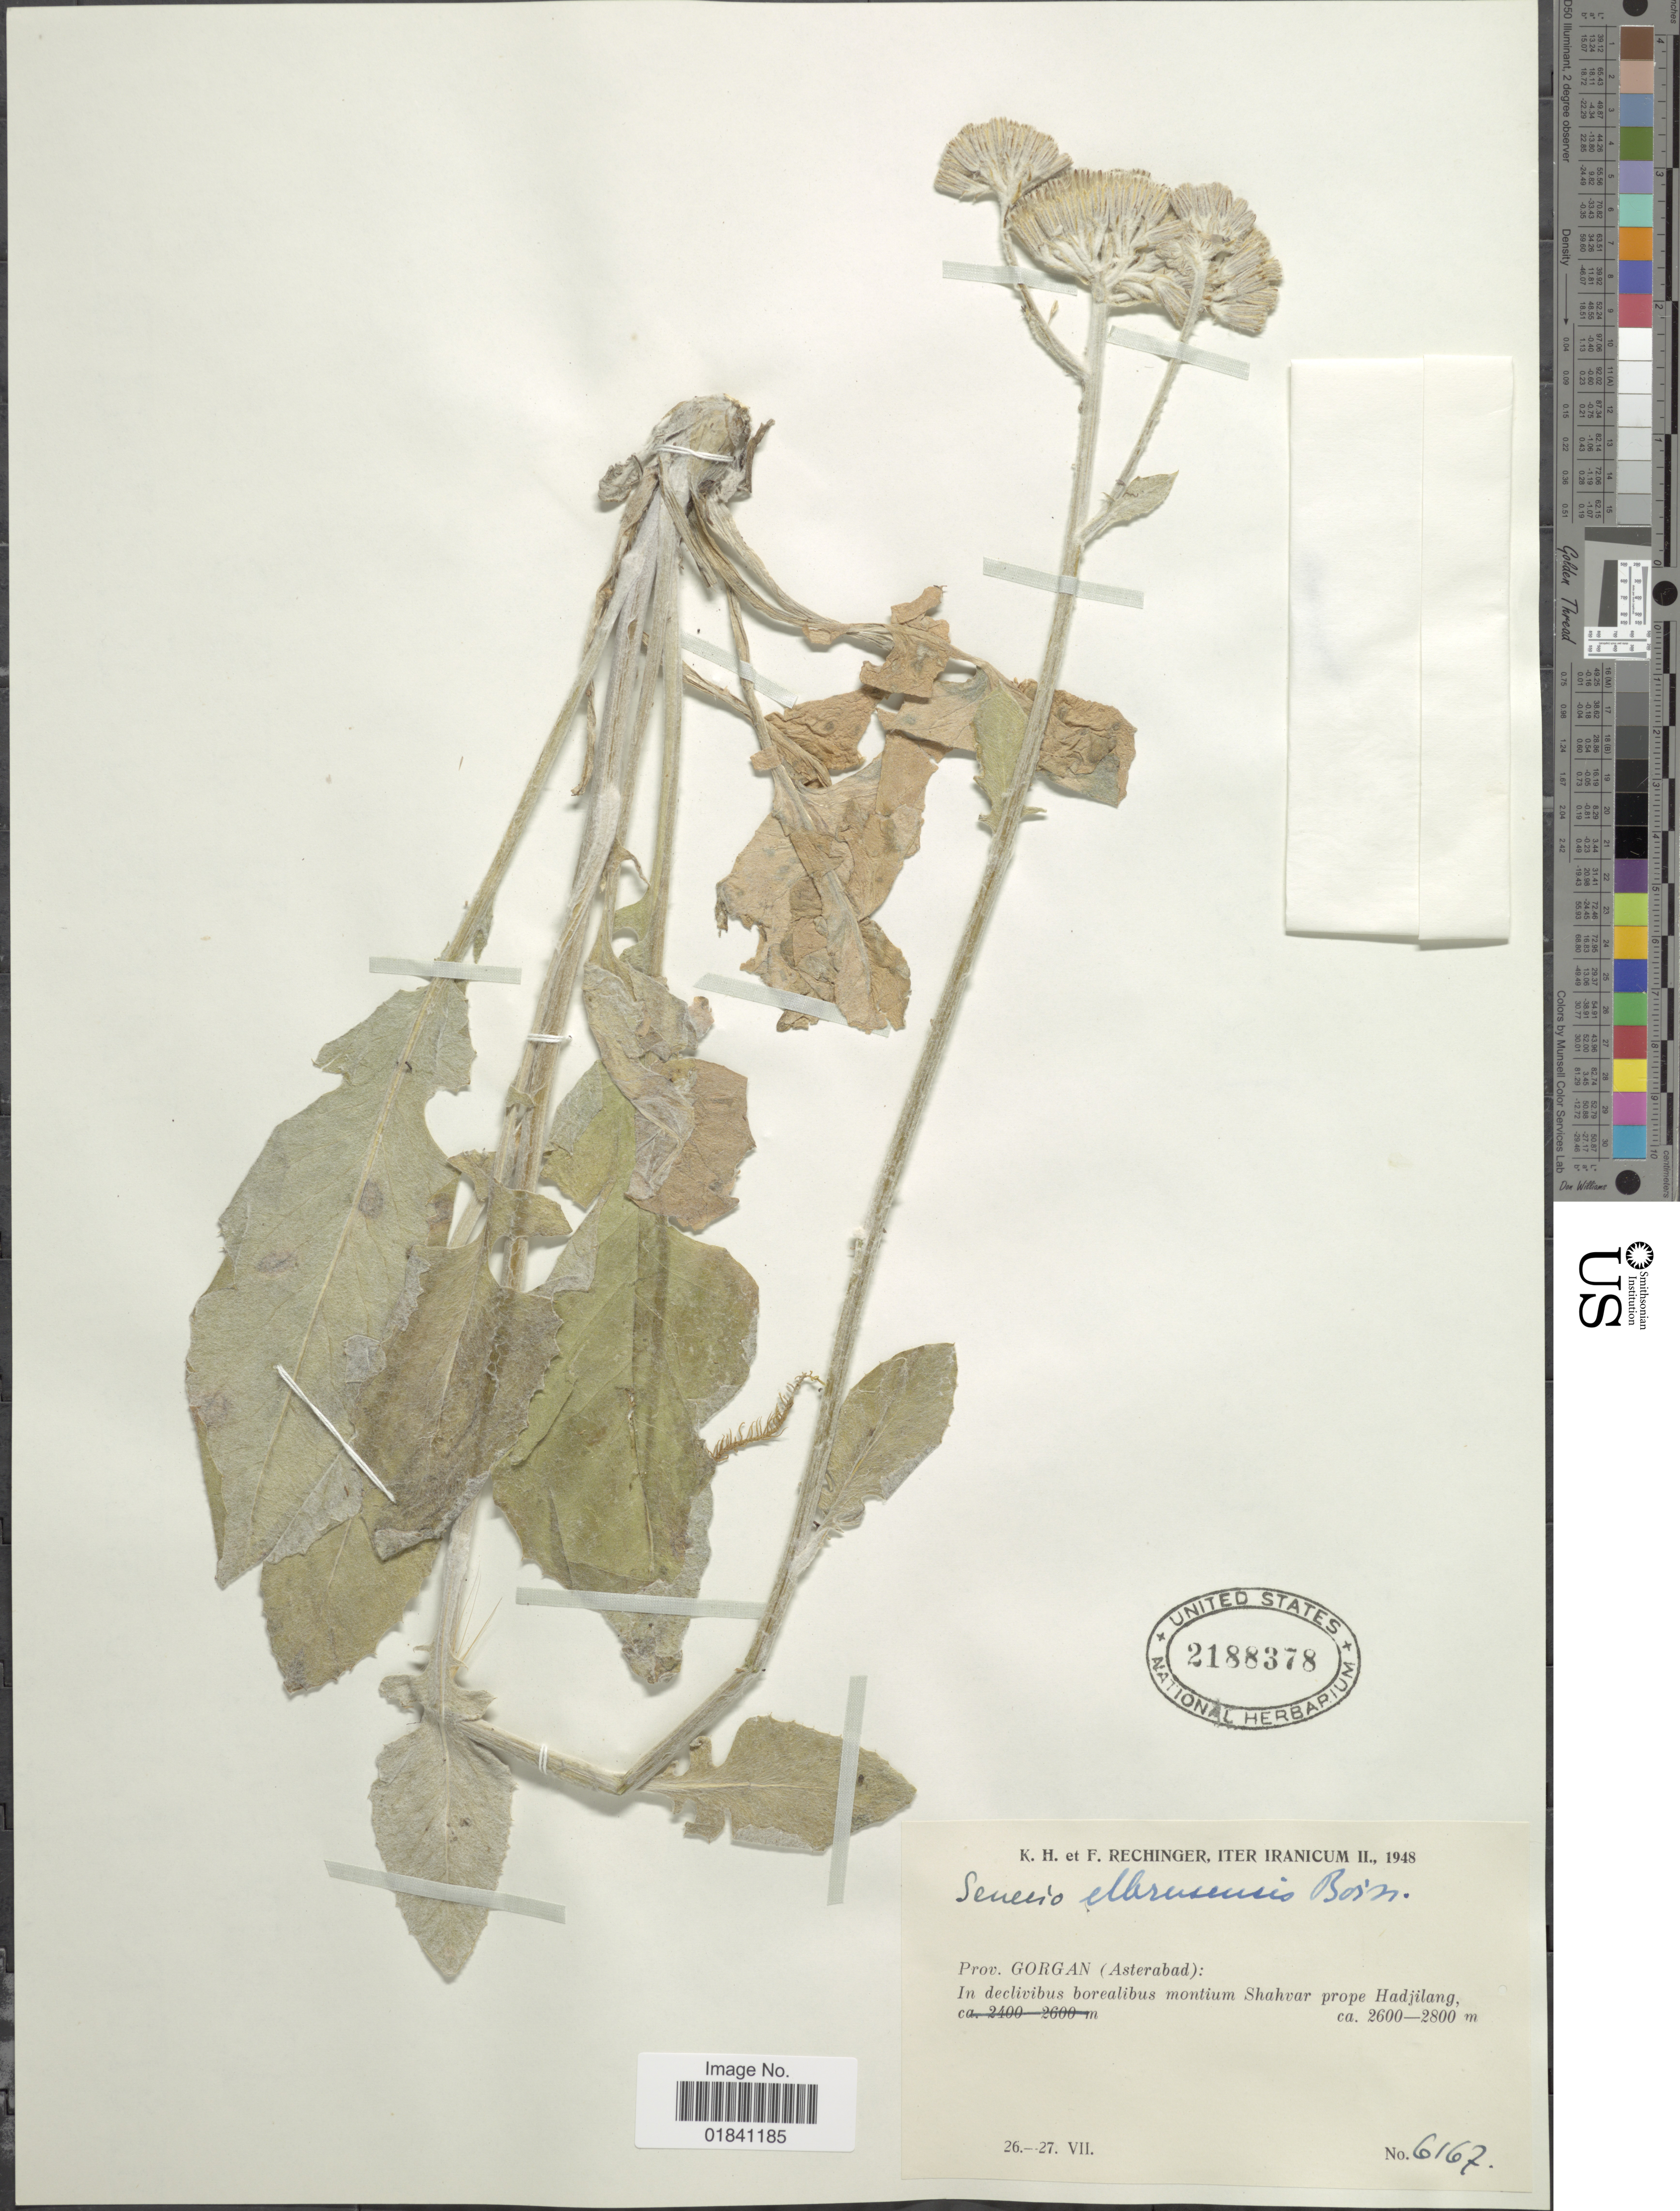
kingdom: Plantae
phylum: Tracheophyta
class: Magnoliopsida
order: Asterales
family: Asteraceae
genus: Senecio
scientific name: Senecio elbrusensis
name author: Boiss.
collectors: K. H. Rechinger & F. Rechinger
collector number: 6167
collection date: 1948-07-26/1948-07-27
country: Iran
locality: Prov. Gorgan (Asterabad): In declivibus borealibus montium Shahvar prope Hadjilang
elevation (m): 2600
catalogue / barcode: US 2188378